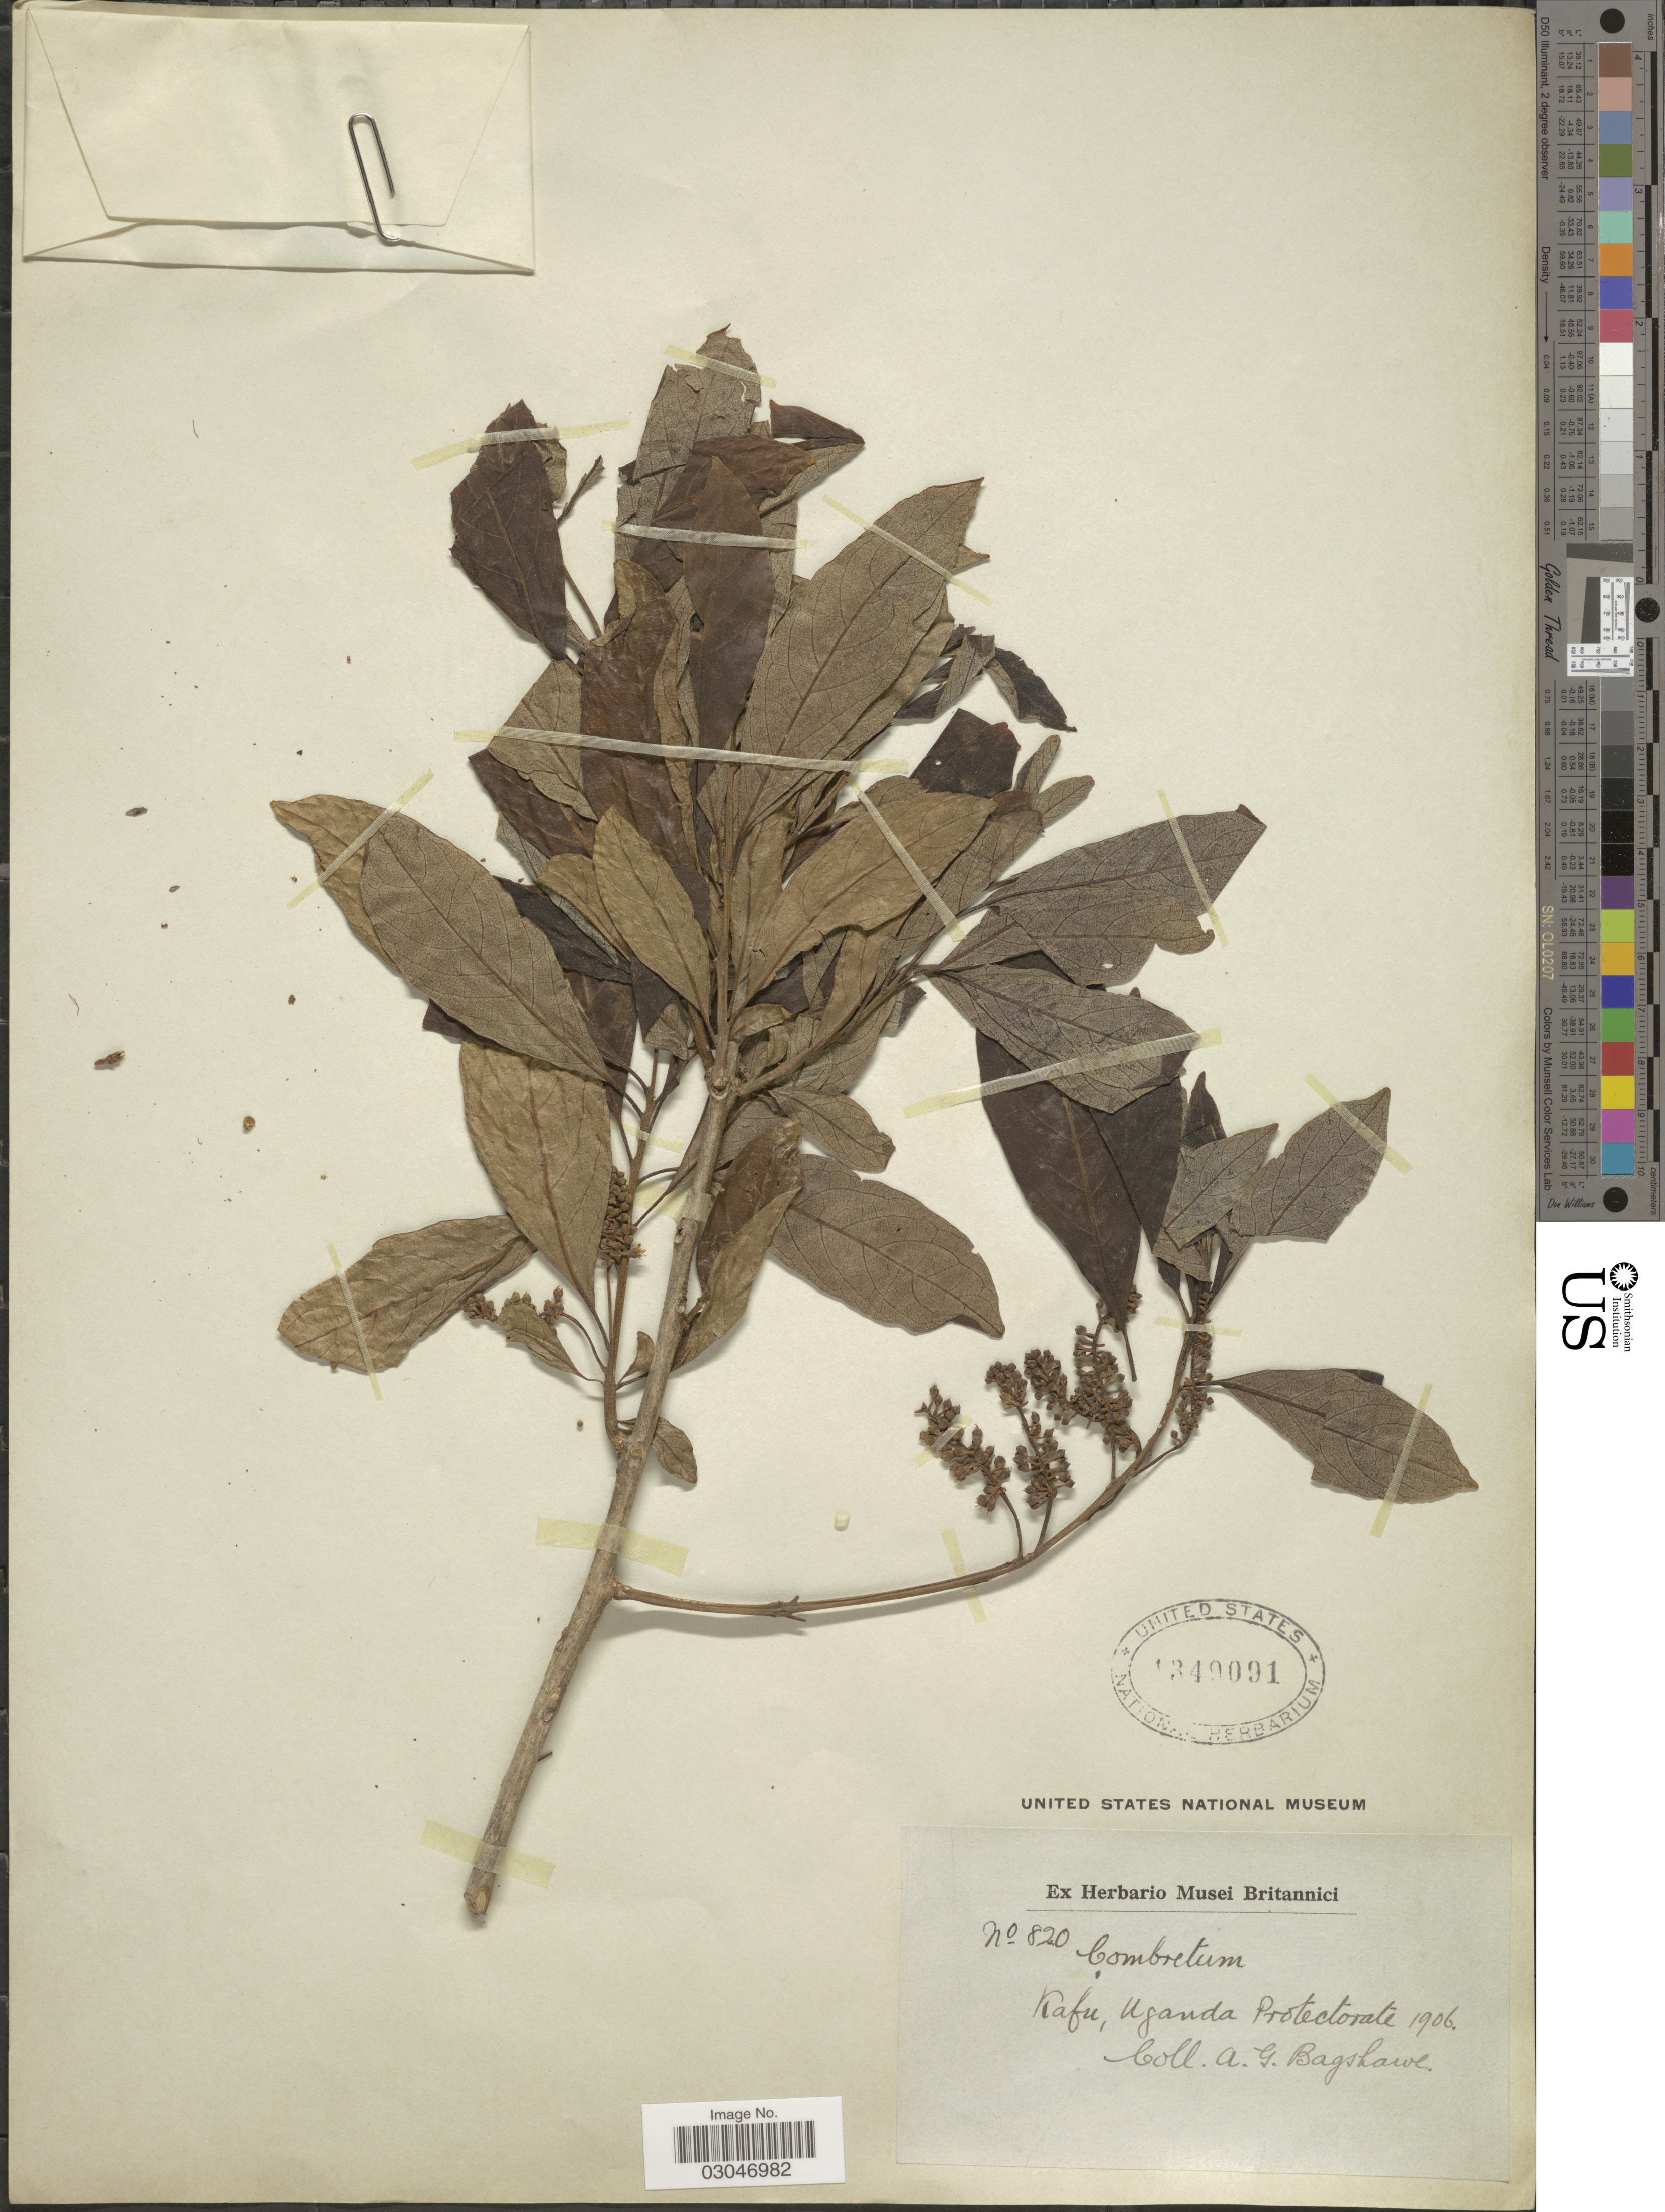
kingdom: Plantae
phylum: Tracheophyta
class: Magnoliopsida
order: Myrtales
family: Combretaceae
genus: Combretum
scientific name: Combretum sp.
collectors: A. Bagshawe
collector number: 820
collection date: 1906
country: Uganda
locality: Kafu, Uganda Protectorate.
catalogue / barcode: US 1349091